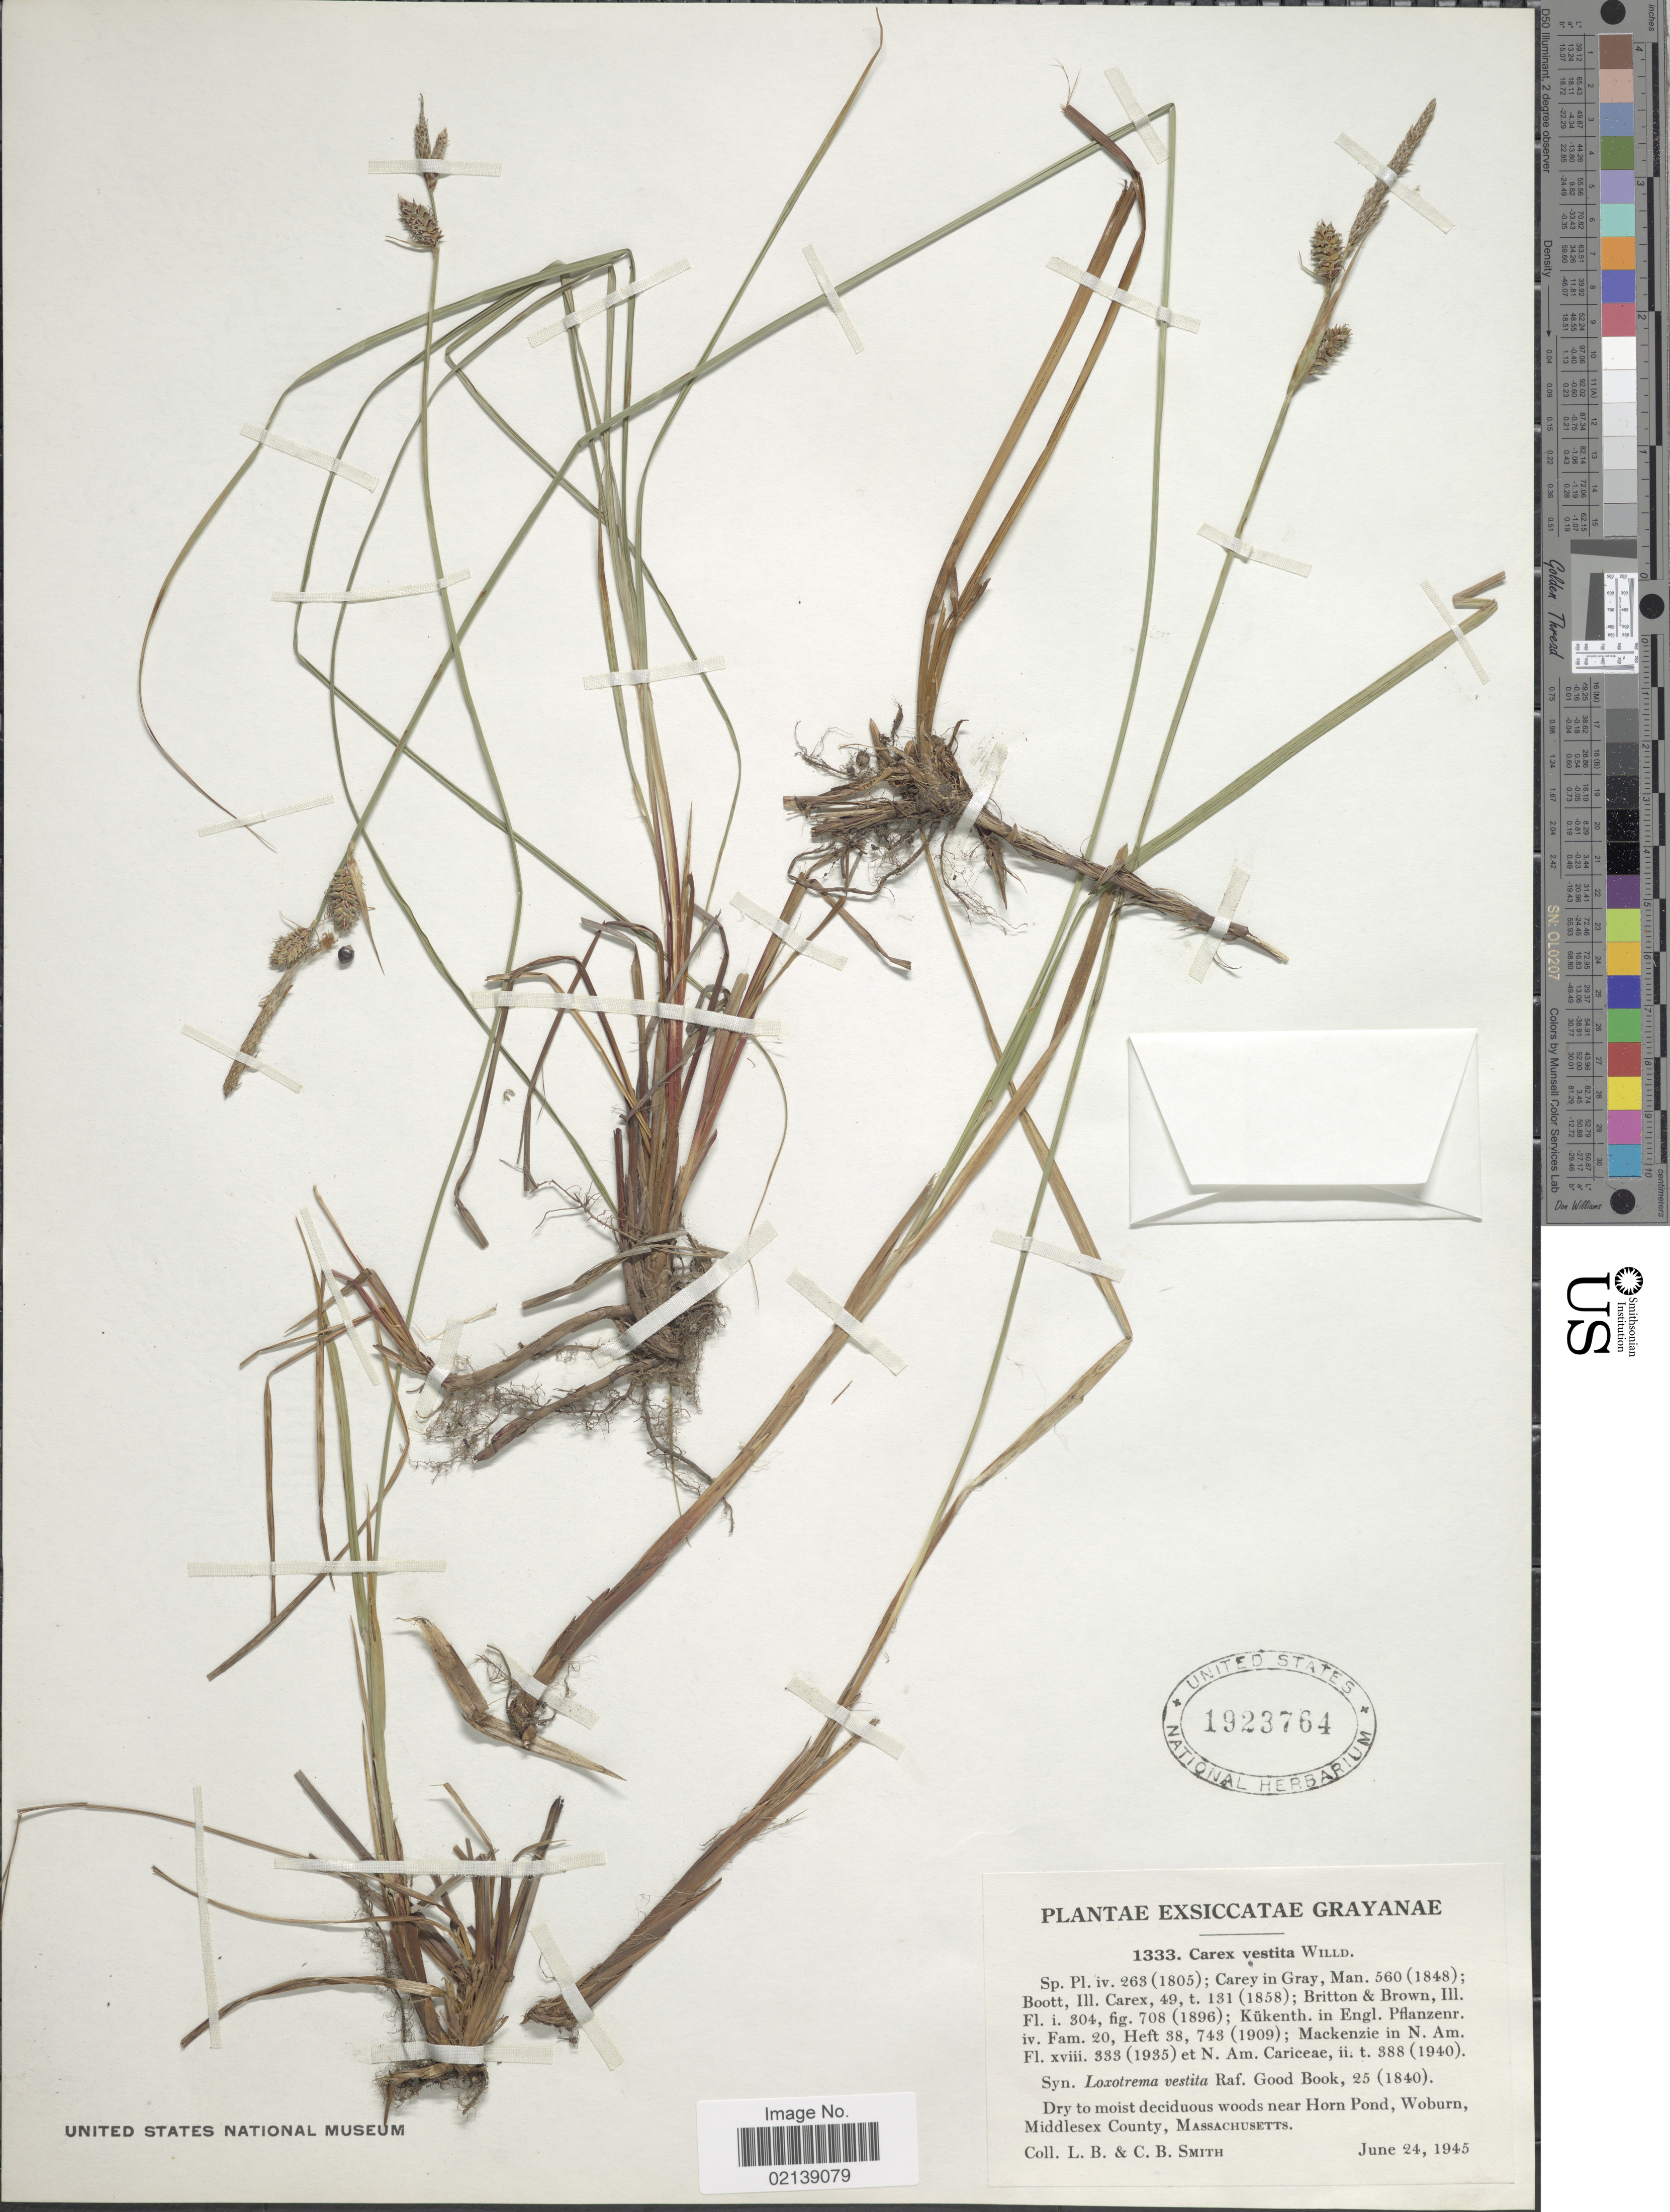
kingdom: Plantae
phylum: Tracheophyta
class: Liliopsida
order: Poales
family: Cyperaceae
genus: Carex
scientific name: Carex vestita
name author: Willd.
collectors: L. Smith & C. Smith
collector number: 1333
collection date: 1945-06-24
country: United States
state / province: Massachusetts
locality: Dry to moist deciduous woods near Horn Pond, Woburn, Middlesex County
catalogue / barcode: US 1923764